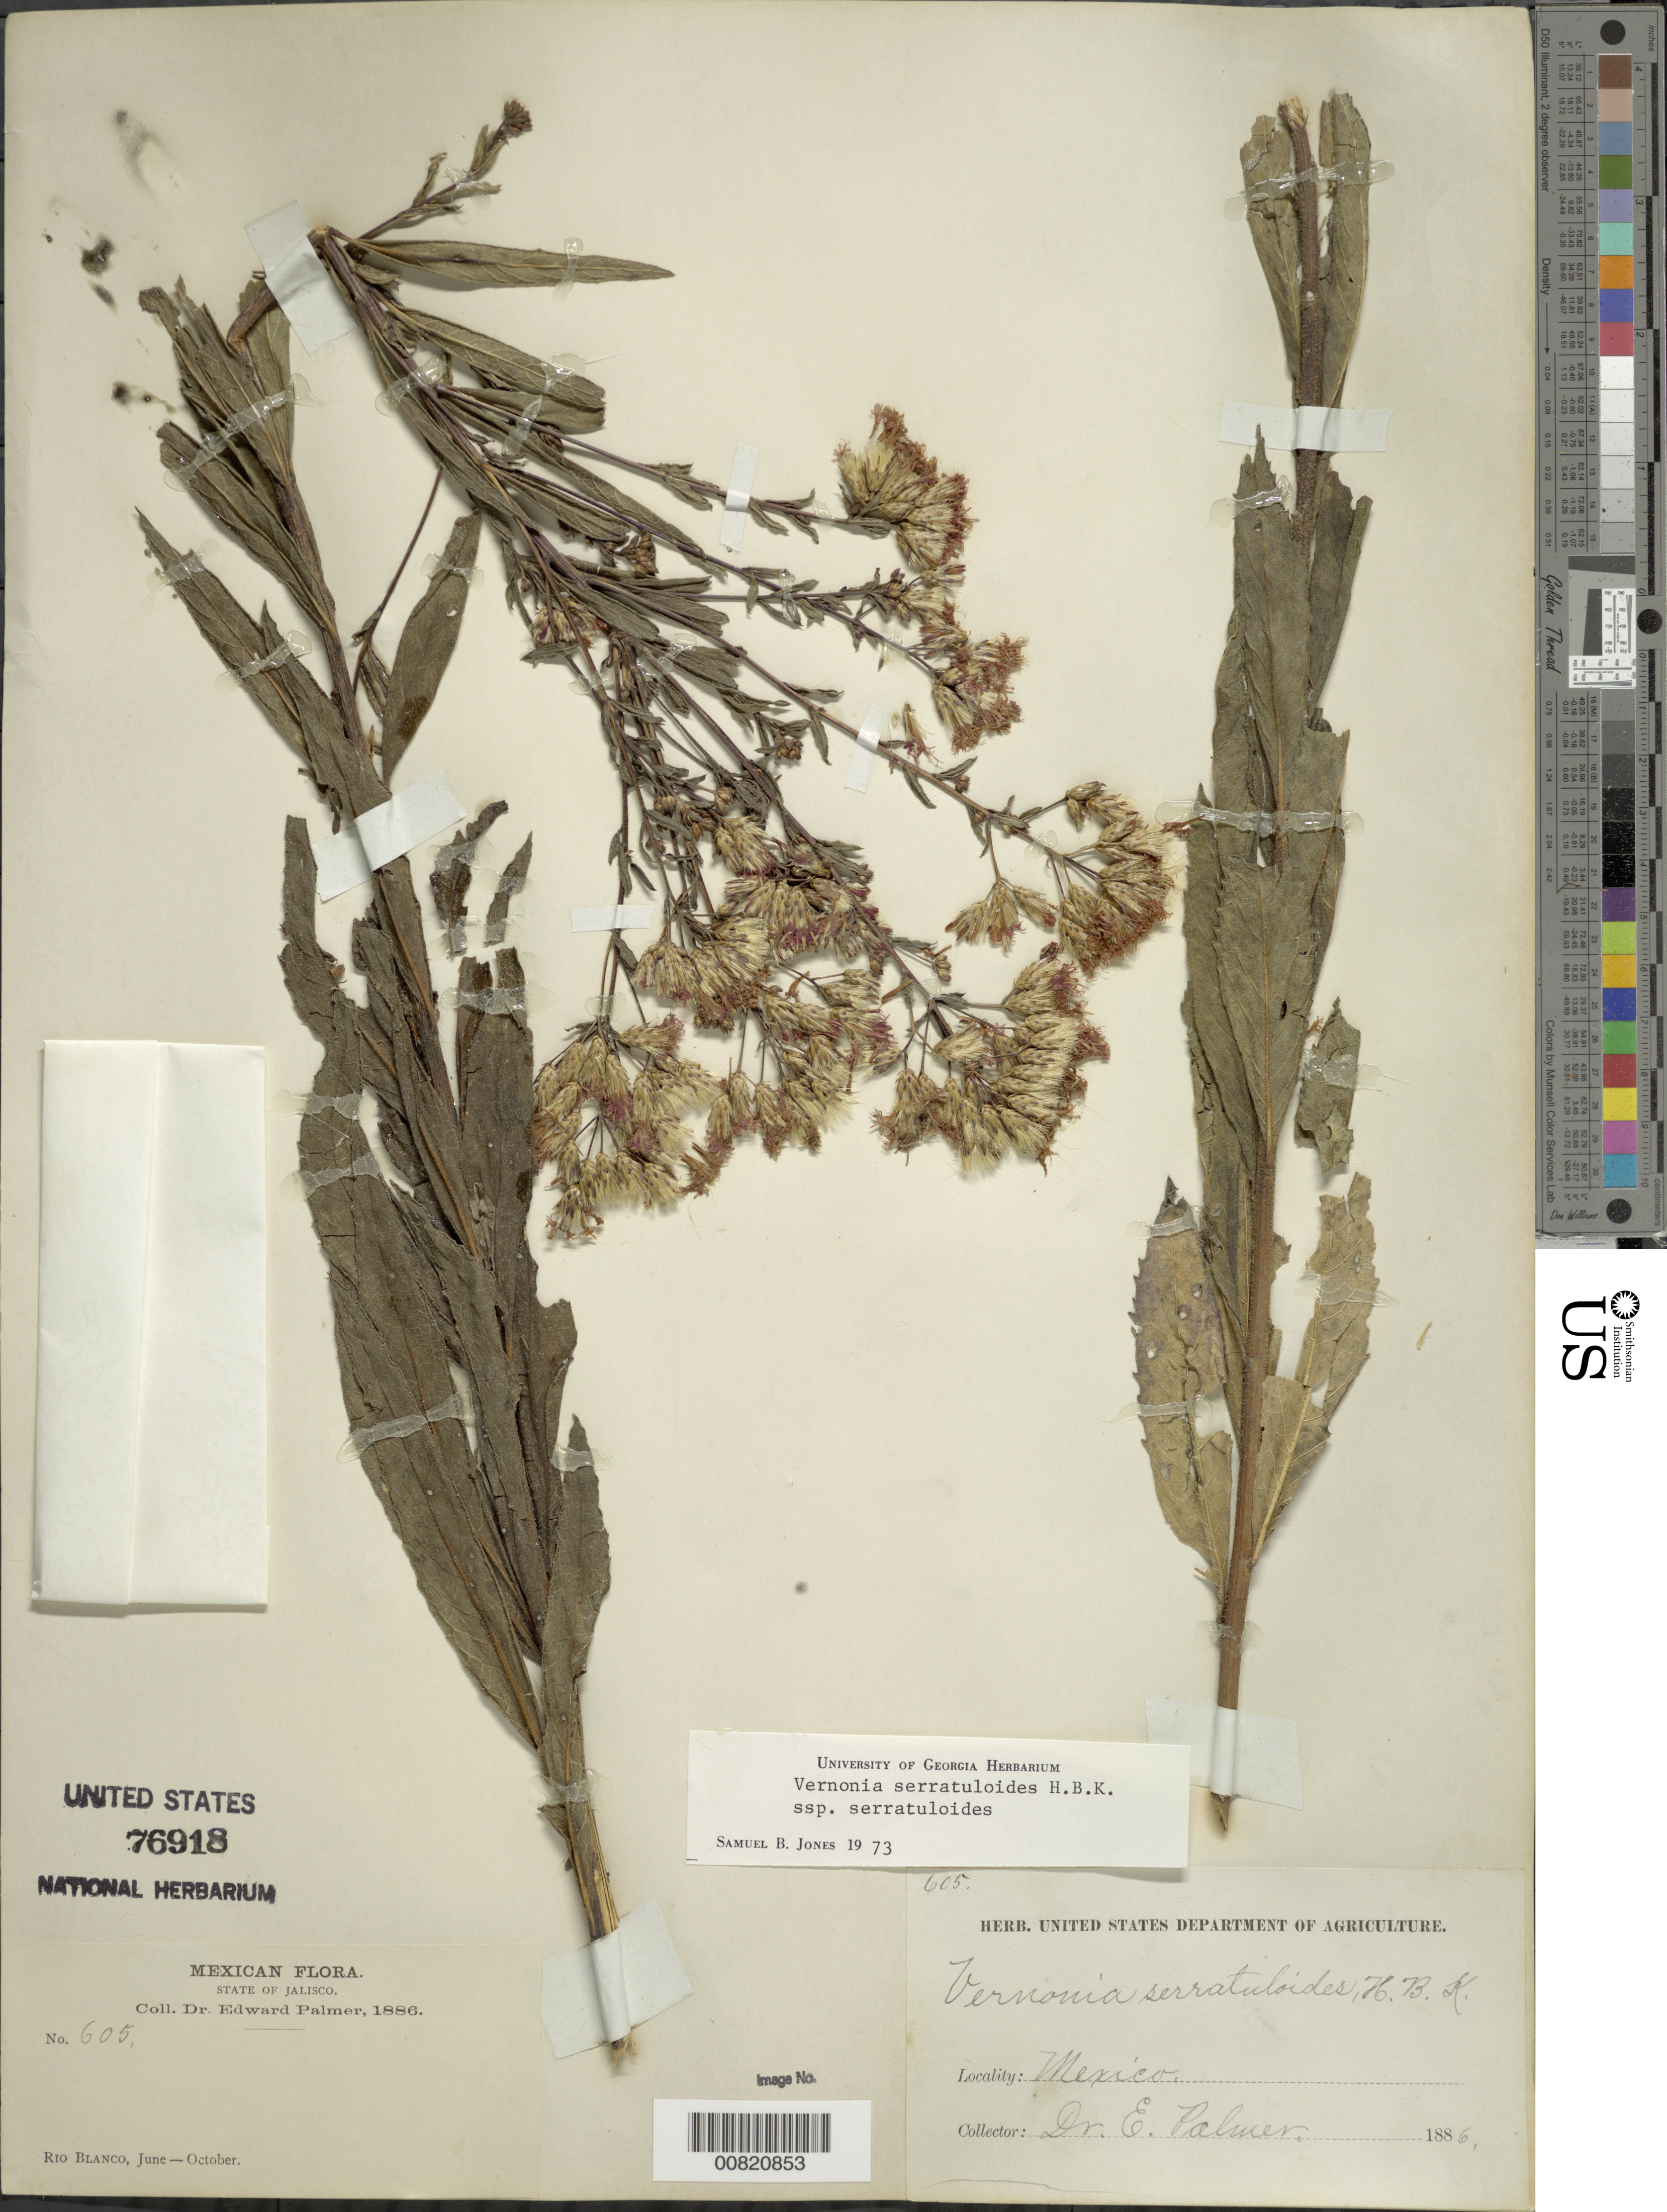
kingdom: Plantae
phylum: Tracheophyta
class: Magnoliopsida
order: Asterales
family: Asteraceae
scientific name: Vickianthus serratuloides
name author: (Kunth) H. Rob.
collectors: E. Palmer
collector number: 605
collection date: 1886-10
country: Mexico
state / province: Jalisco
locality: Rio Blanco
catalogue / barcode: US 76918